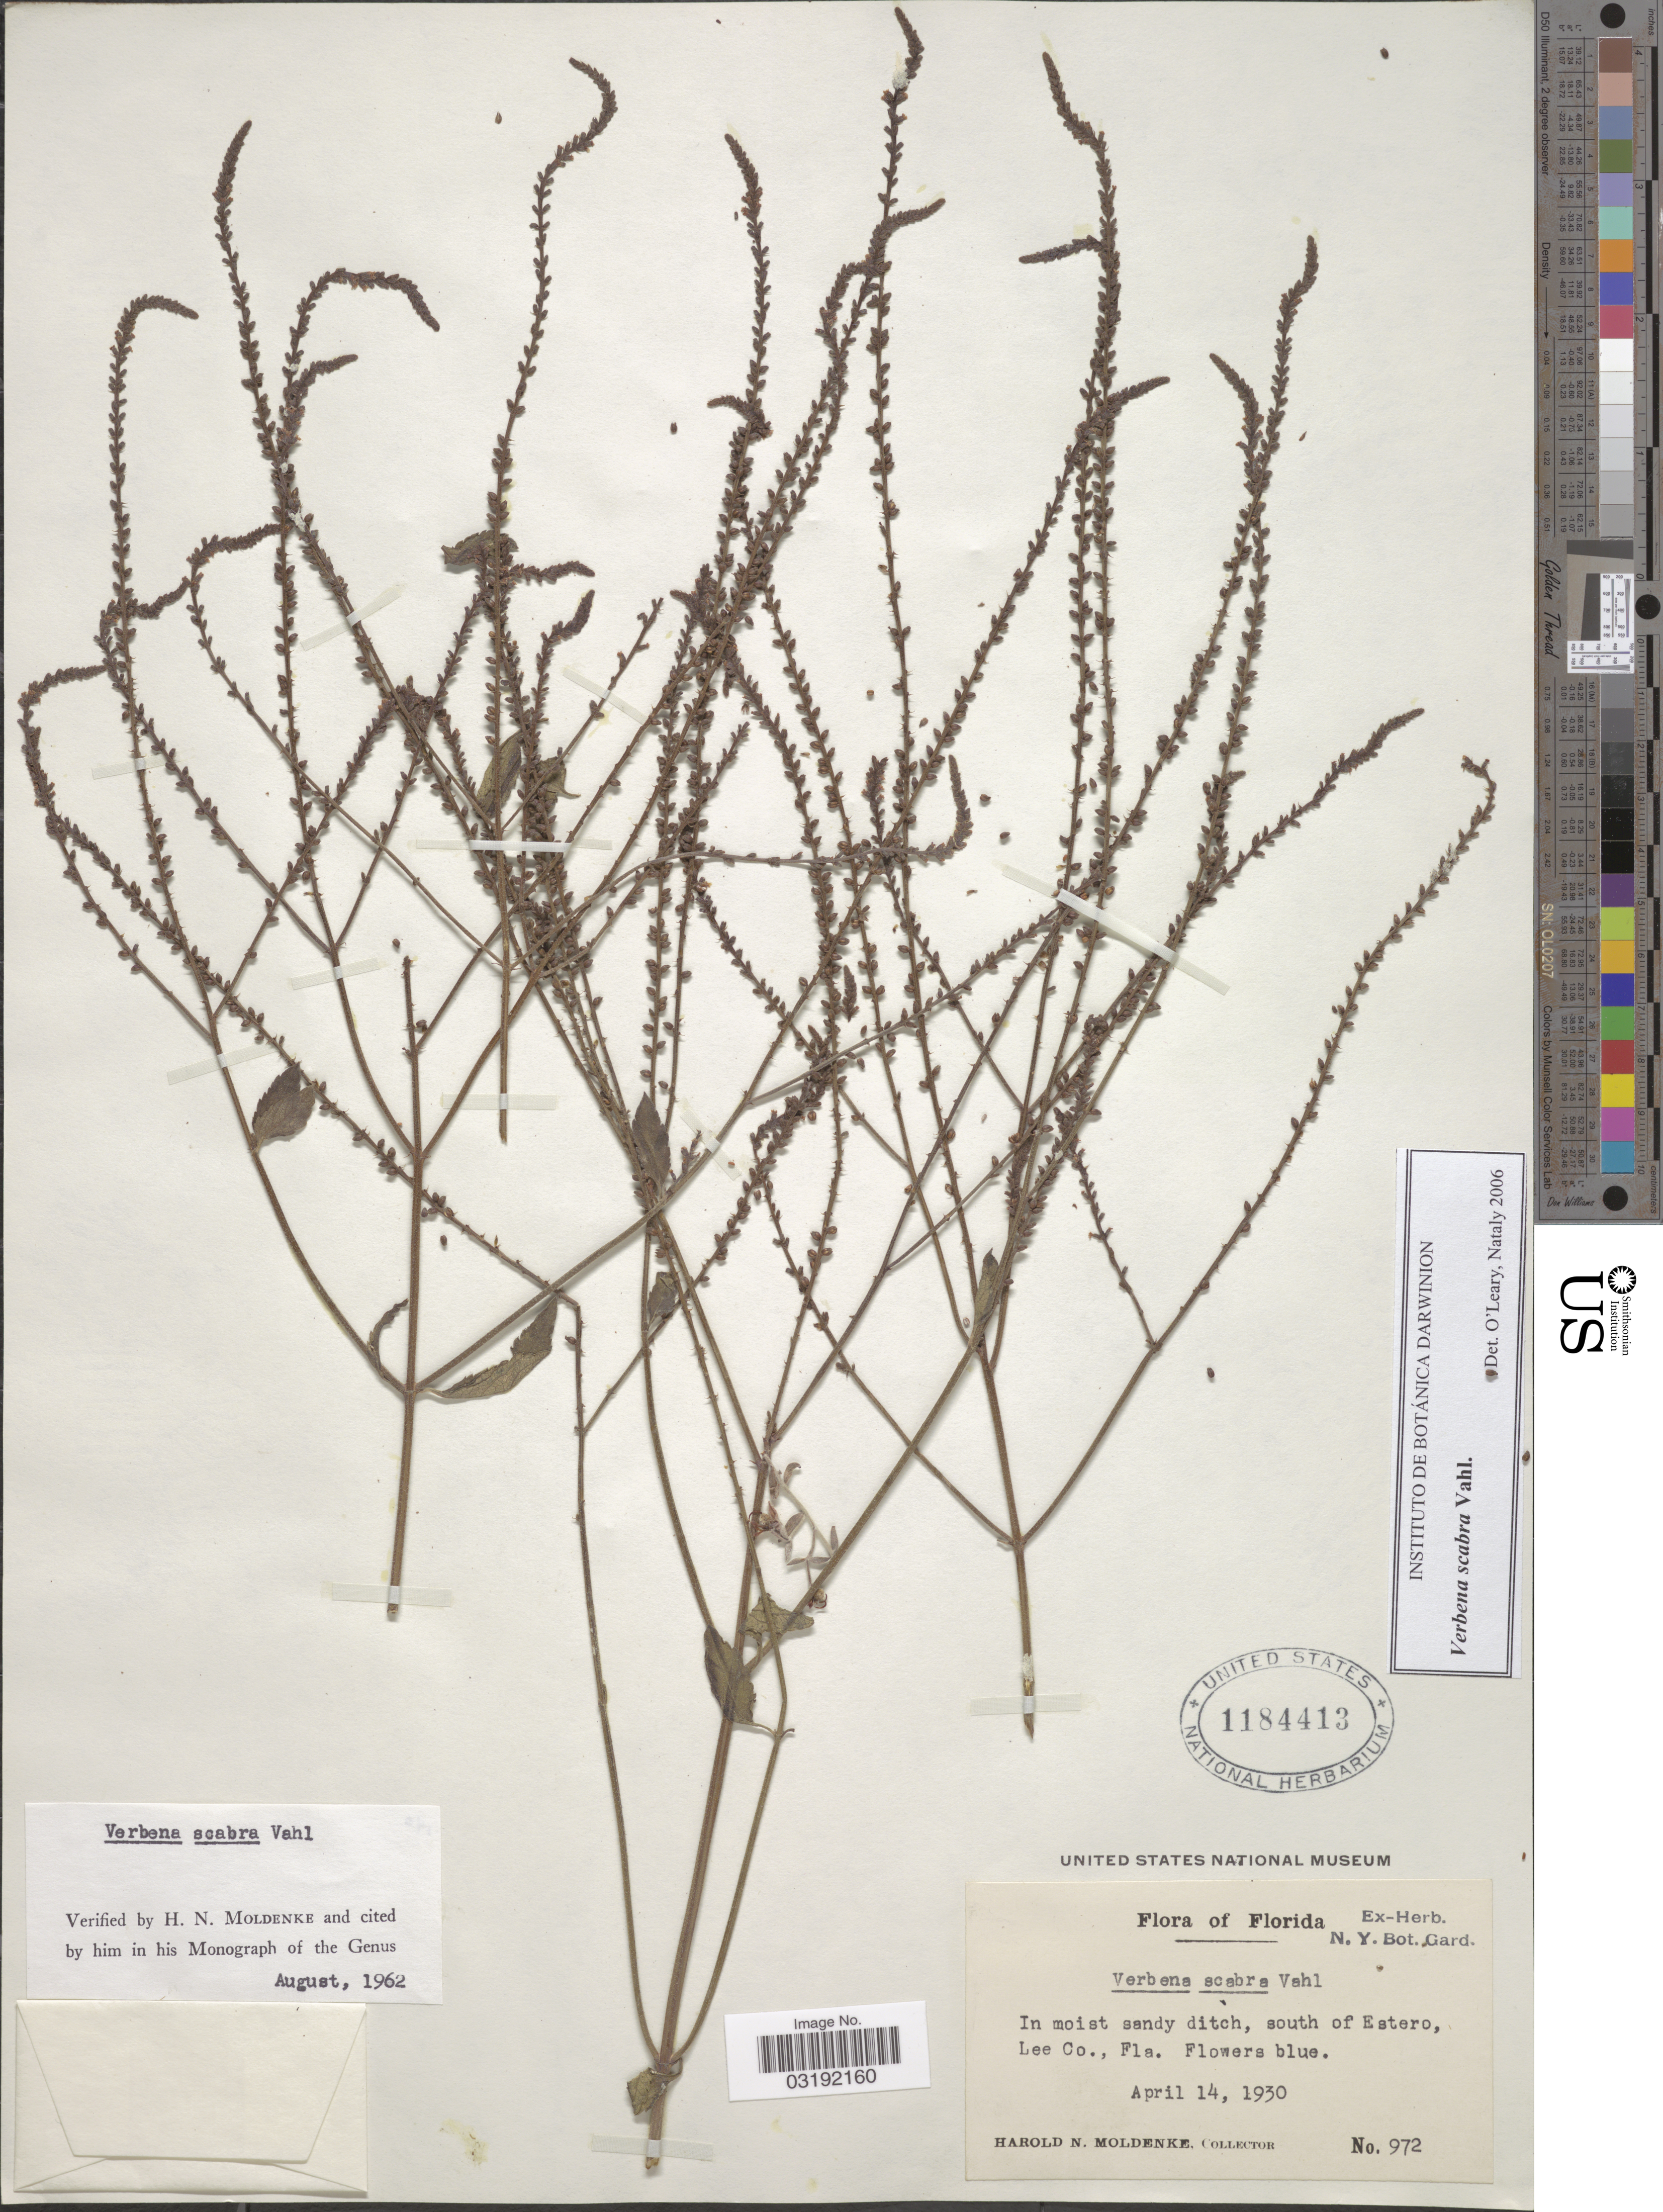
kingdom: Plantae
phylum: Tracheophyta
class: Magnoliopsida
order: Lamiales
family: Verbenaceae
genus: Verbena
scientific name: Verbena scabra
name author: Vahl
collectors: H. N. Moldenke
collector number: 972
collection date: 1930-04-14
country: United States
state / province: Florida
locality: In moist sandy ditch, south of Estero, Lee Co.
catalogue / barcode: US 1184413